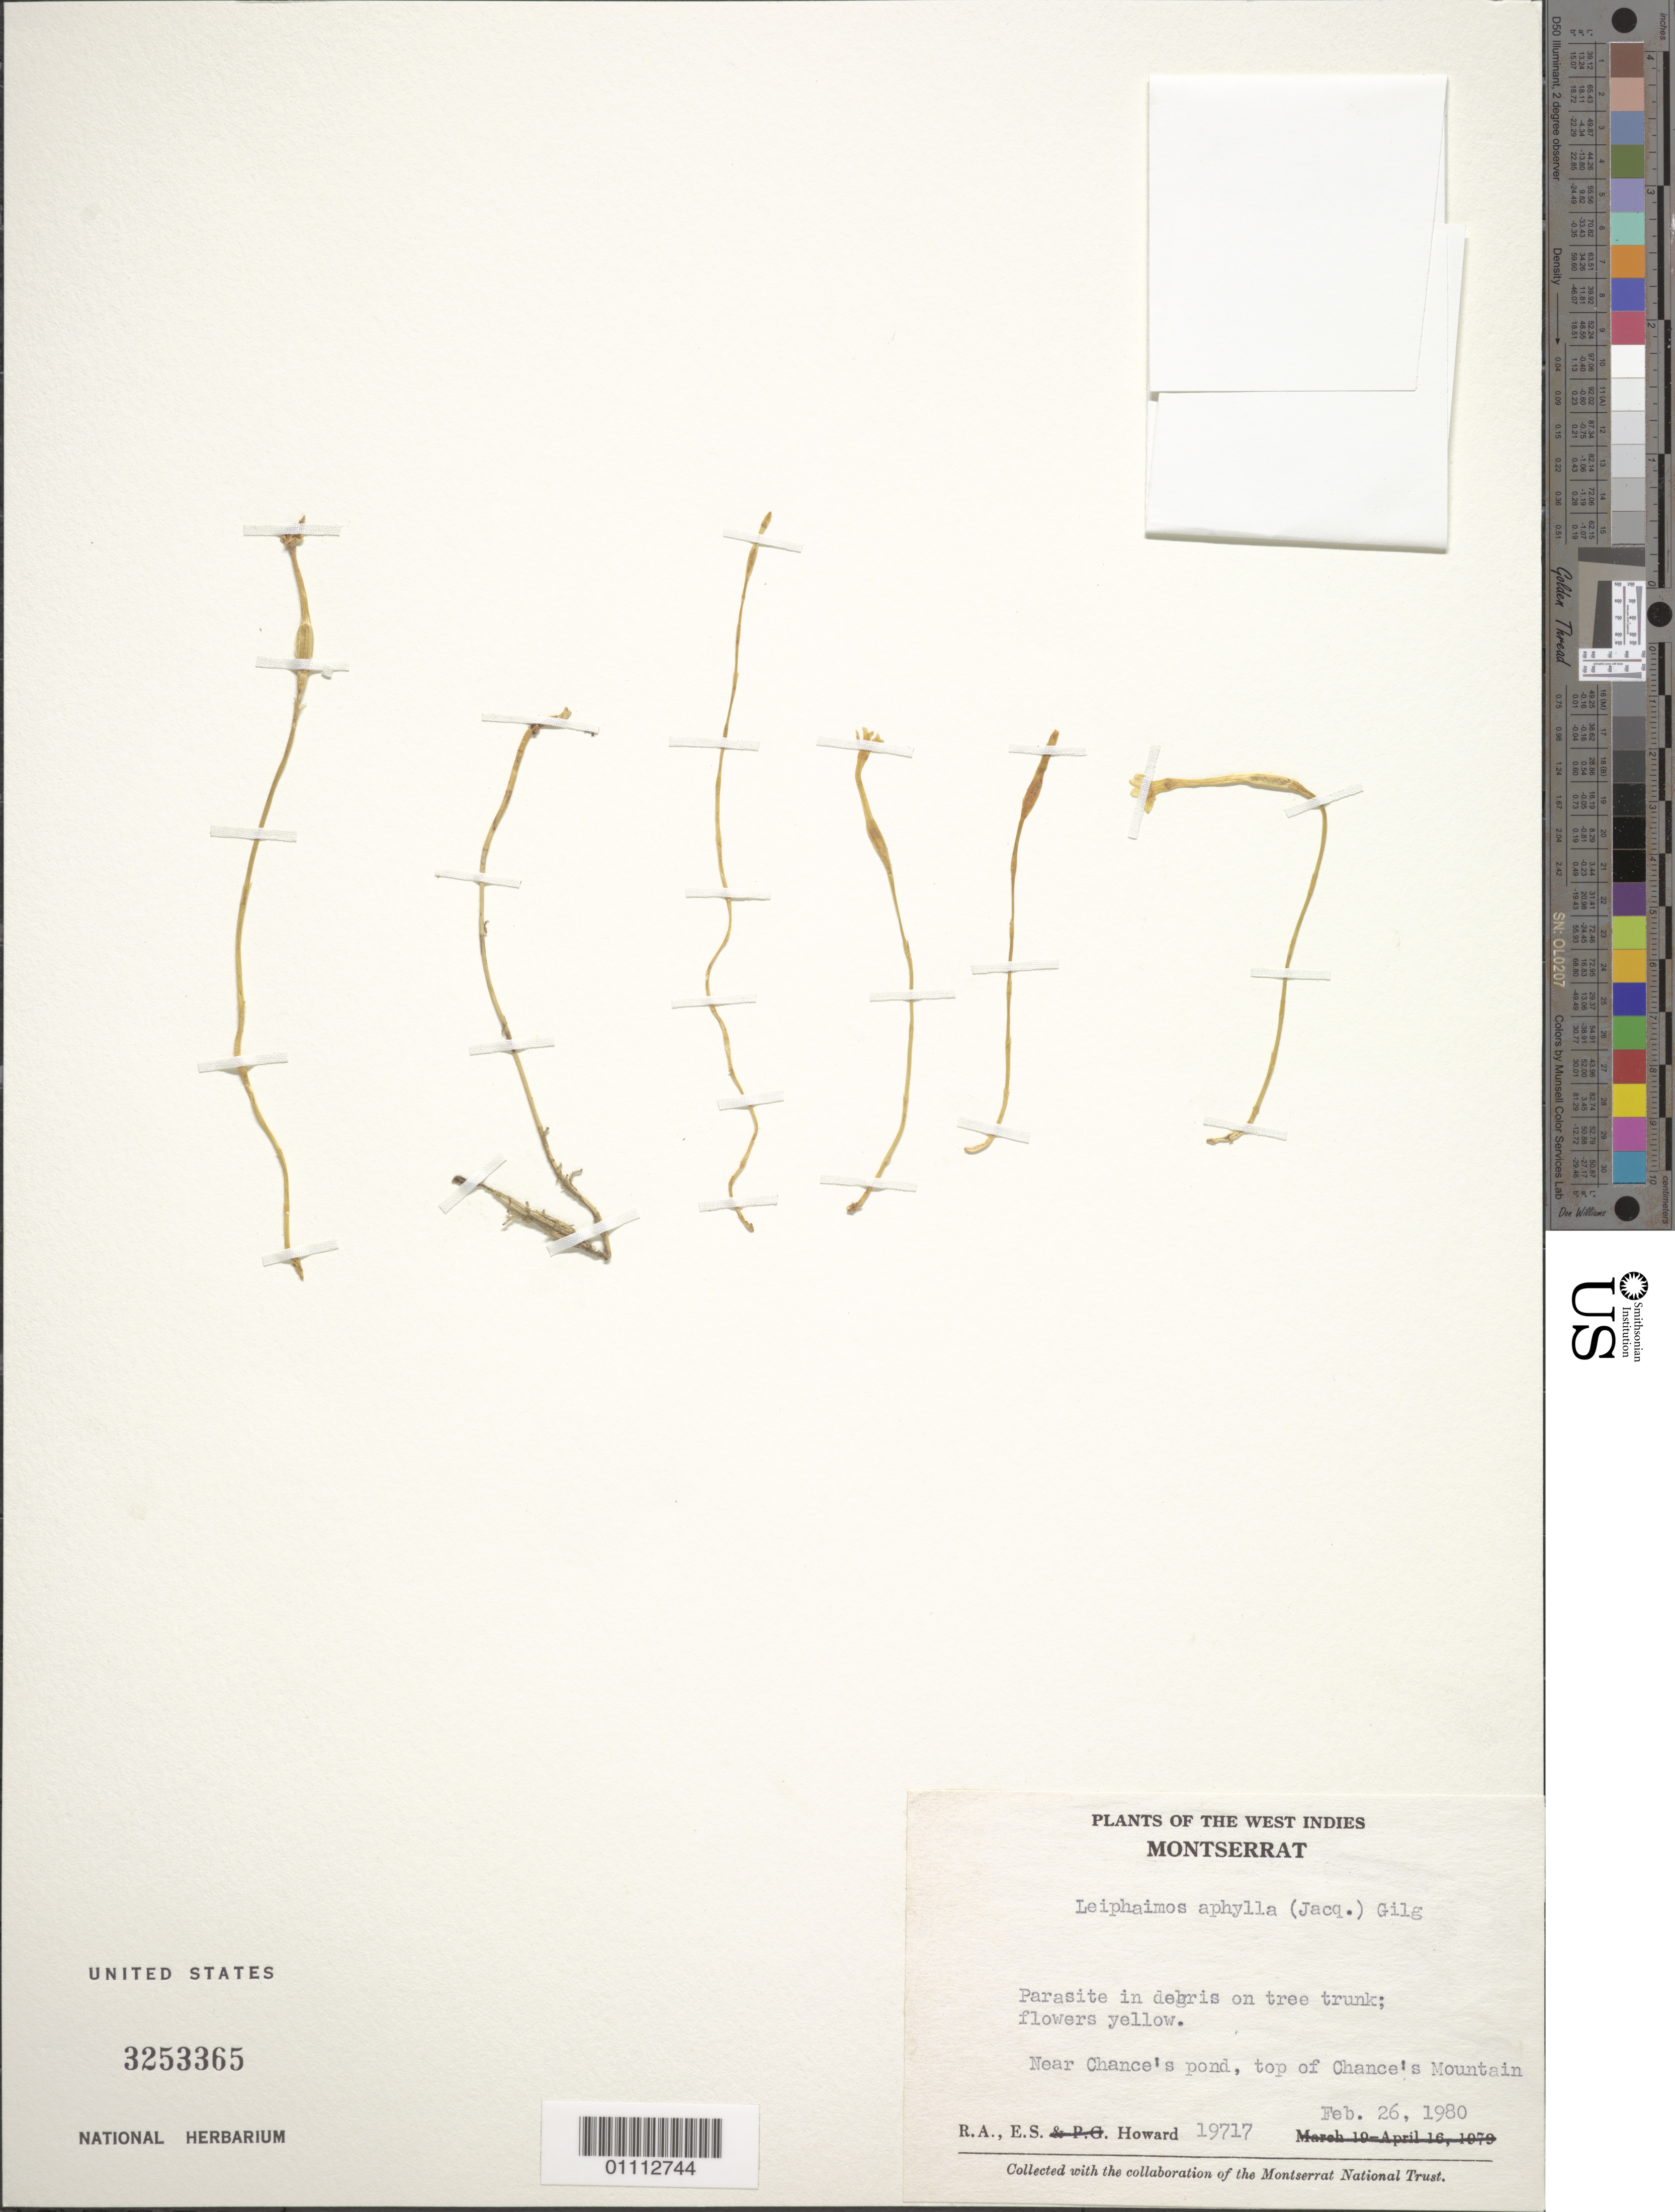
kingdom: Plantae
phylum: Tracheophyta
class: Magnoliopsida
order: Gentianales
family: Gentianaceae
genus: Voyria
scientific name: Voyria aphylla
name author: (Jacq.) Pers.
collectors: R. A. Howard & E. S. Howard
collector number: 19717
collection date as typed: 26 Feb 1980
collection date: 1980-02-26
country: Montserrat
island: Montserrat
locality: Near Chance's pond, top of Chance's Mountain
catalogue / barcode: US 3253365